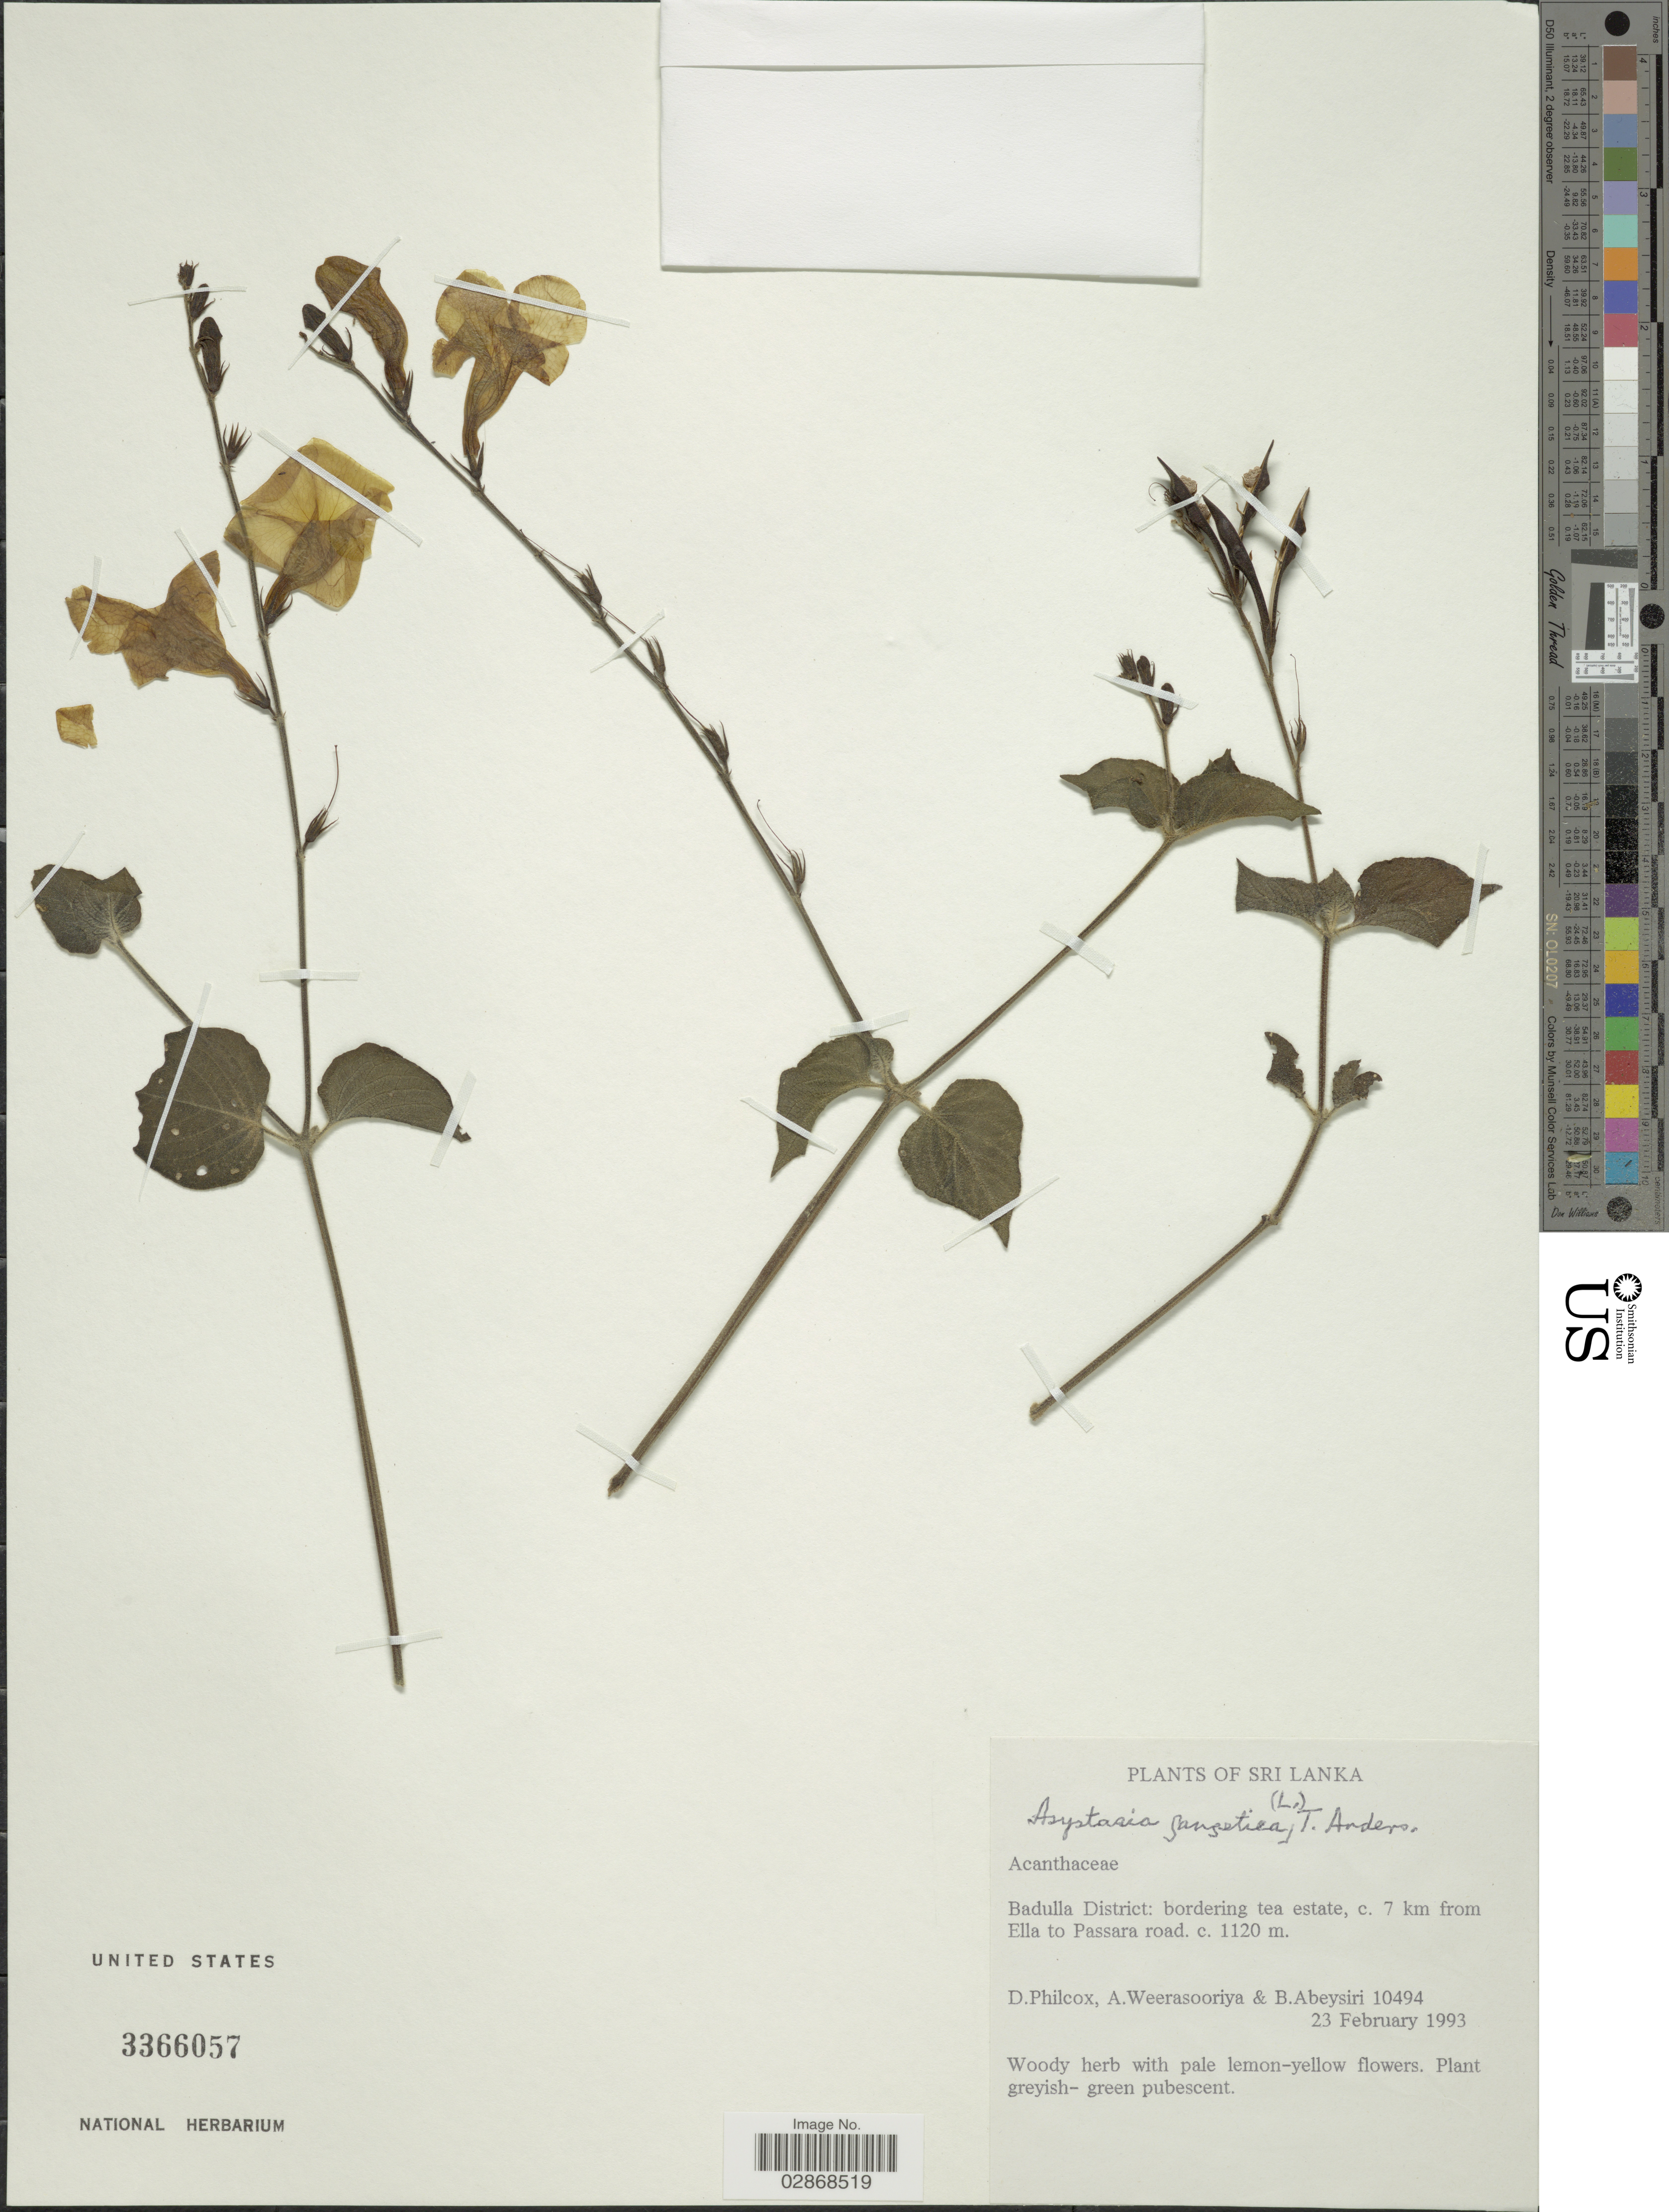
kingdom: Plantae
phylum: Tracheophyta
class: Magnoliopsida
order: Lamiales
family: Acanthaceae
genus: Asystasia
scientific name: Asystasia gangetica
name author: (L.) T. Anderson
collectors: D. Philcox, A. Weerasooriya & B. Abeysiri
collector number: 10494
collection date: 1993-02-23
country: Sri Lanka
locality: Badulla District: bordering tea estate, c. 7 km from Ella to Passara road.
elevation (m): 1120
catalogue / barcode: US 3366057